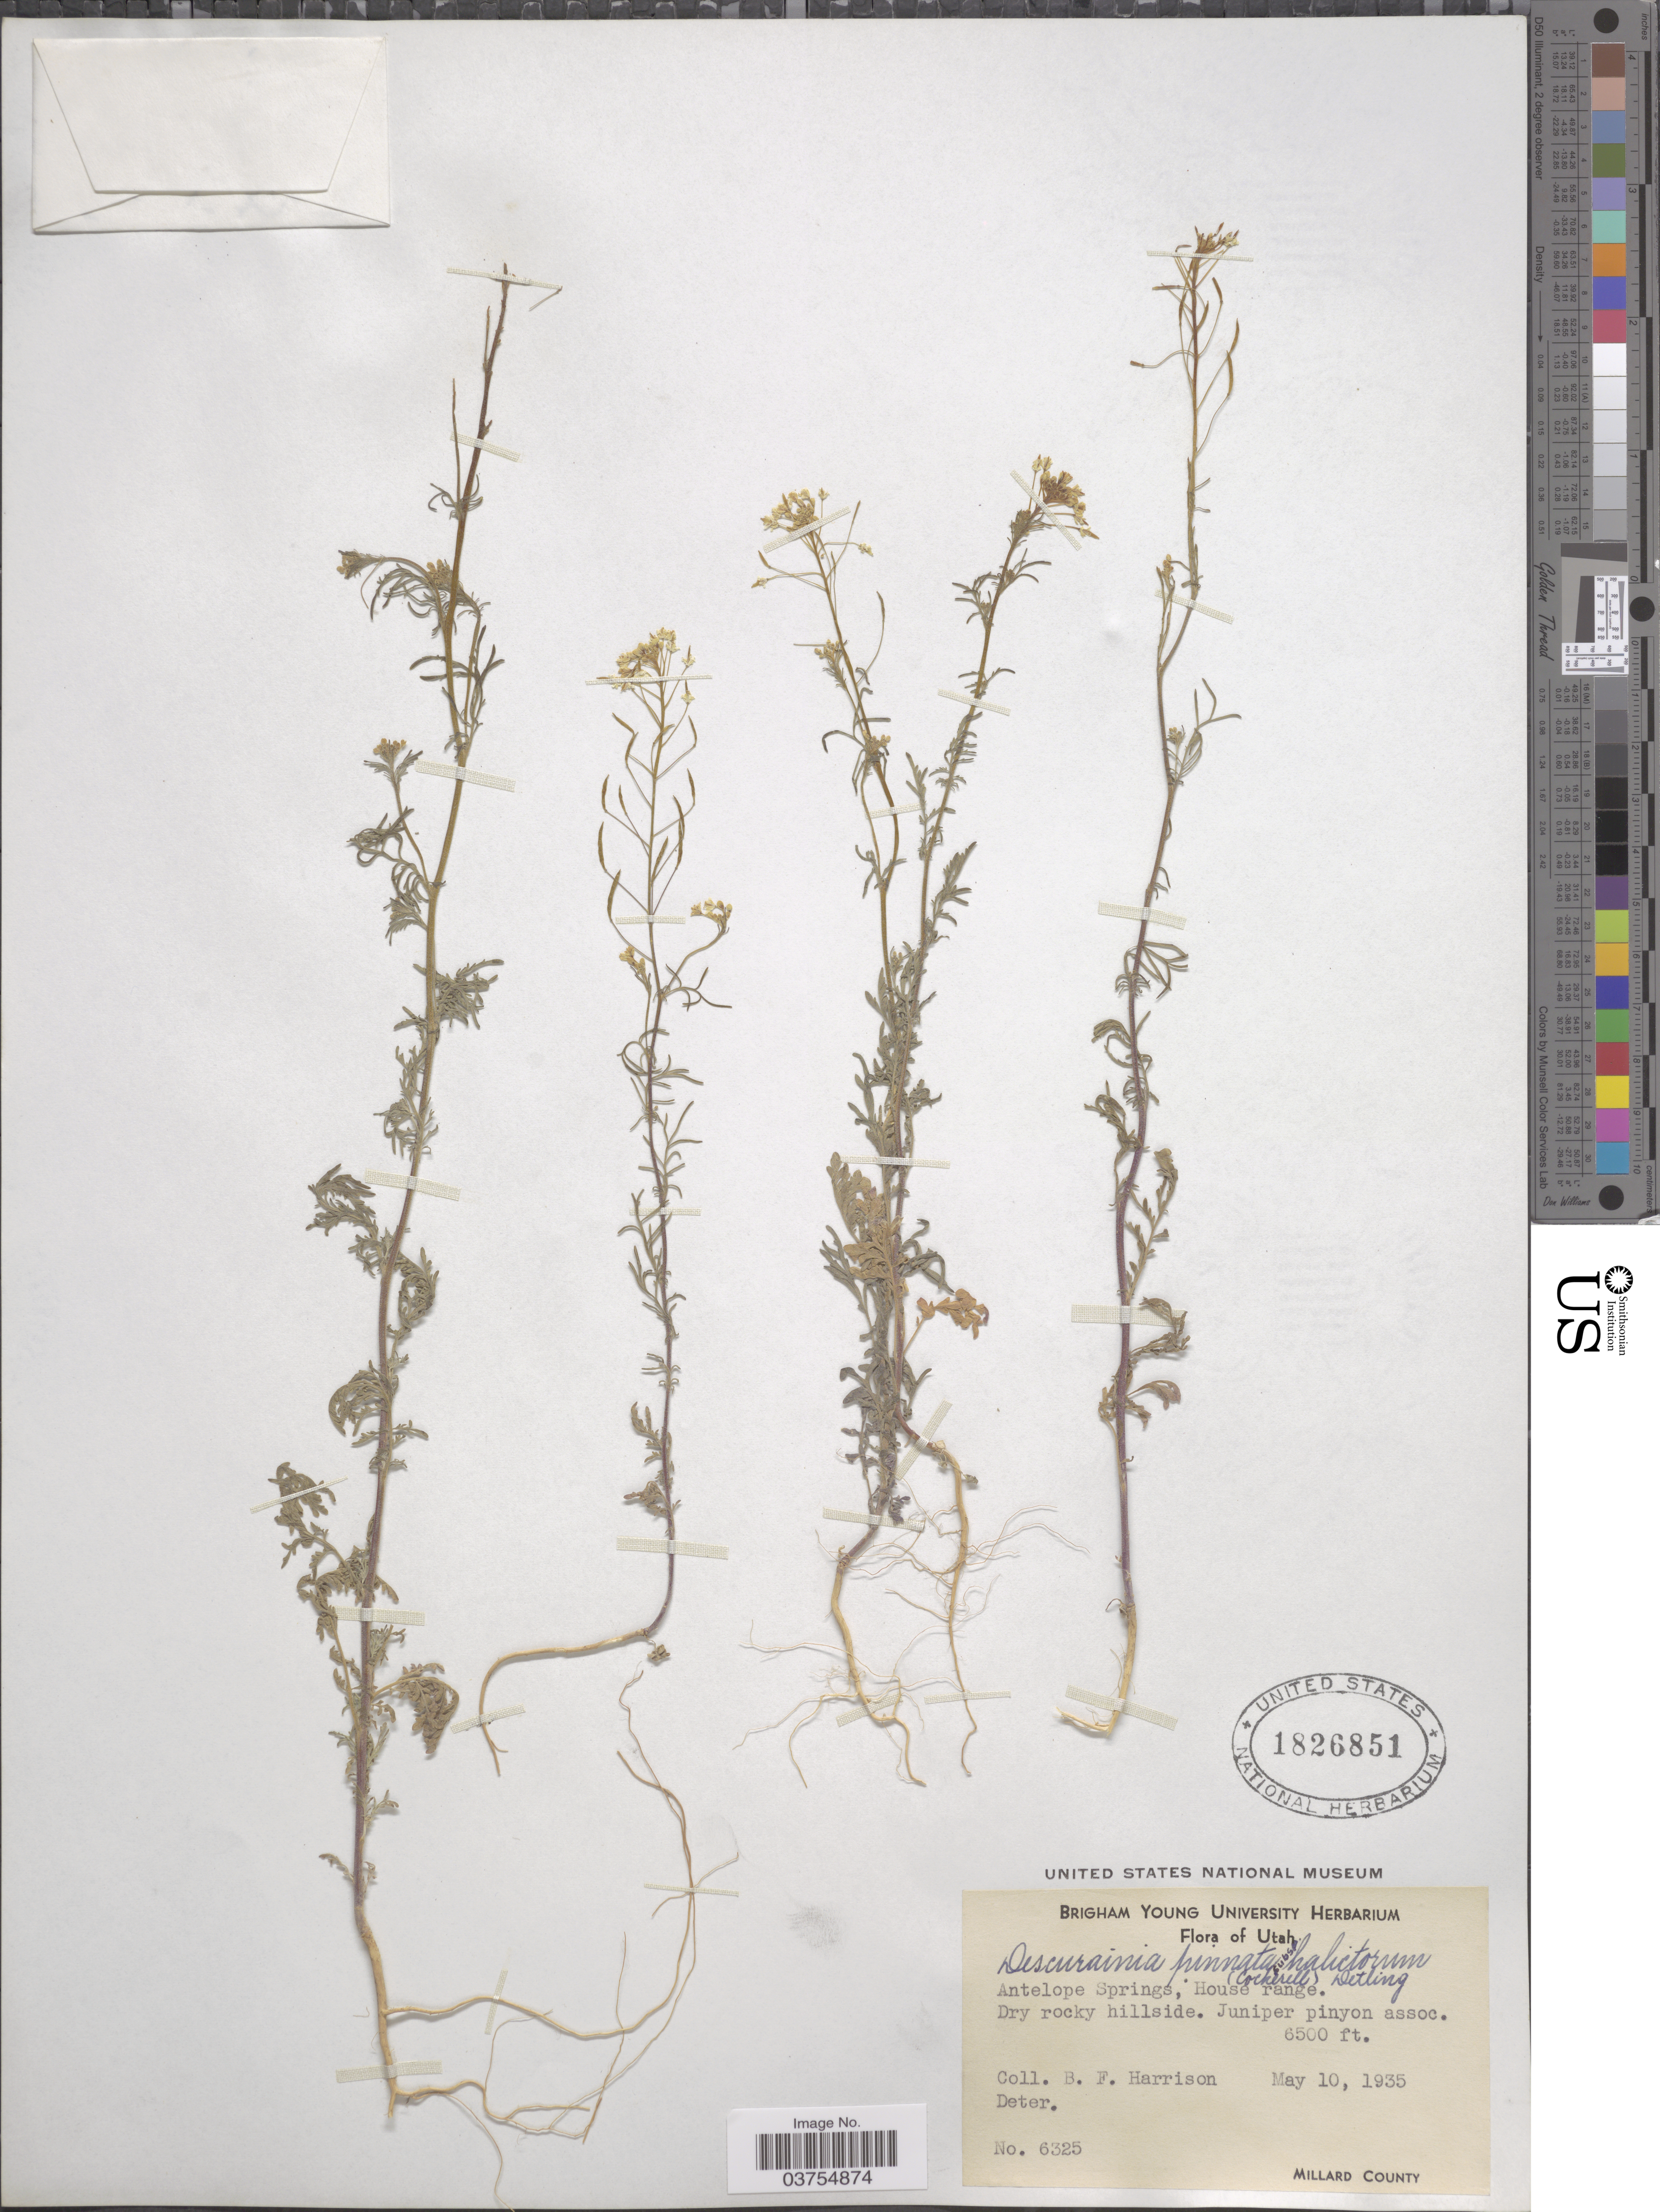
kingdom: Plantae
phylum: Tracheophyta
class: Magnoliopsida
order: Brassicales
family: Brassicaceae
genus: Descurainia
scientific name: Descurainia pinnata subsp. halictorum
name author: (Cockerell) Detling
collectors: B. F. Harrison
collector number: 6325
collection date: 1935-05-10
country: United States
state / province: Utah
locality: Antelope Springs, House range. Dry rocky hillside.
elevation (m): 1981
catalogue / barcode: US 1826851